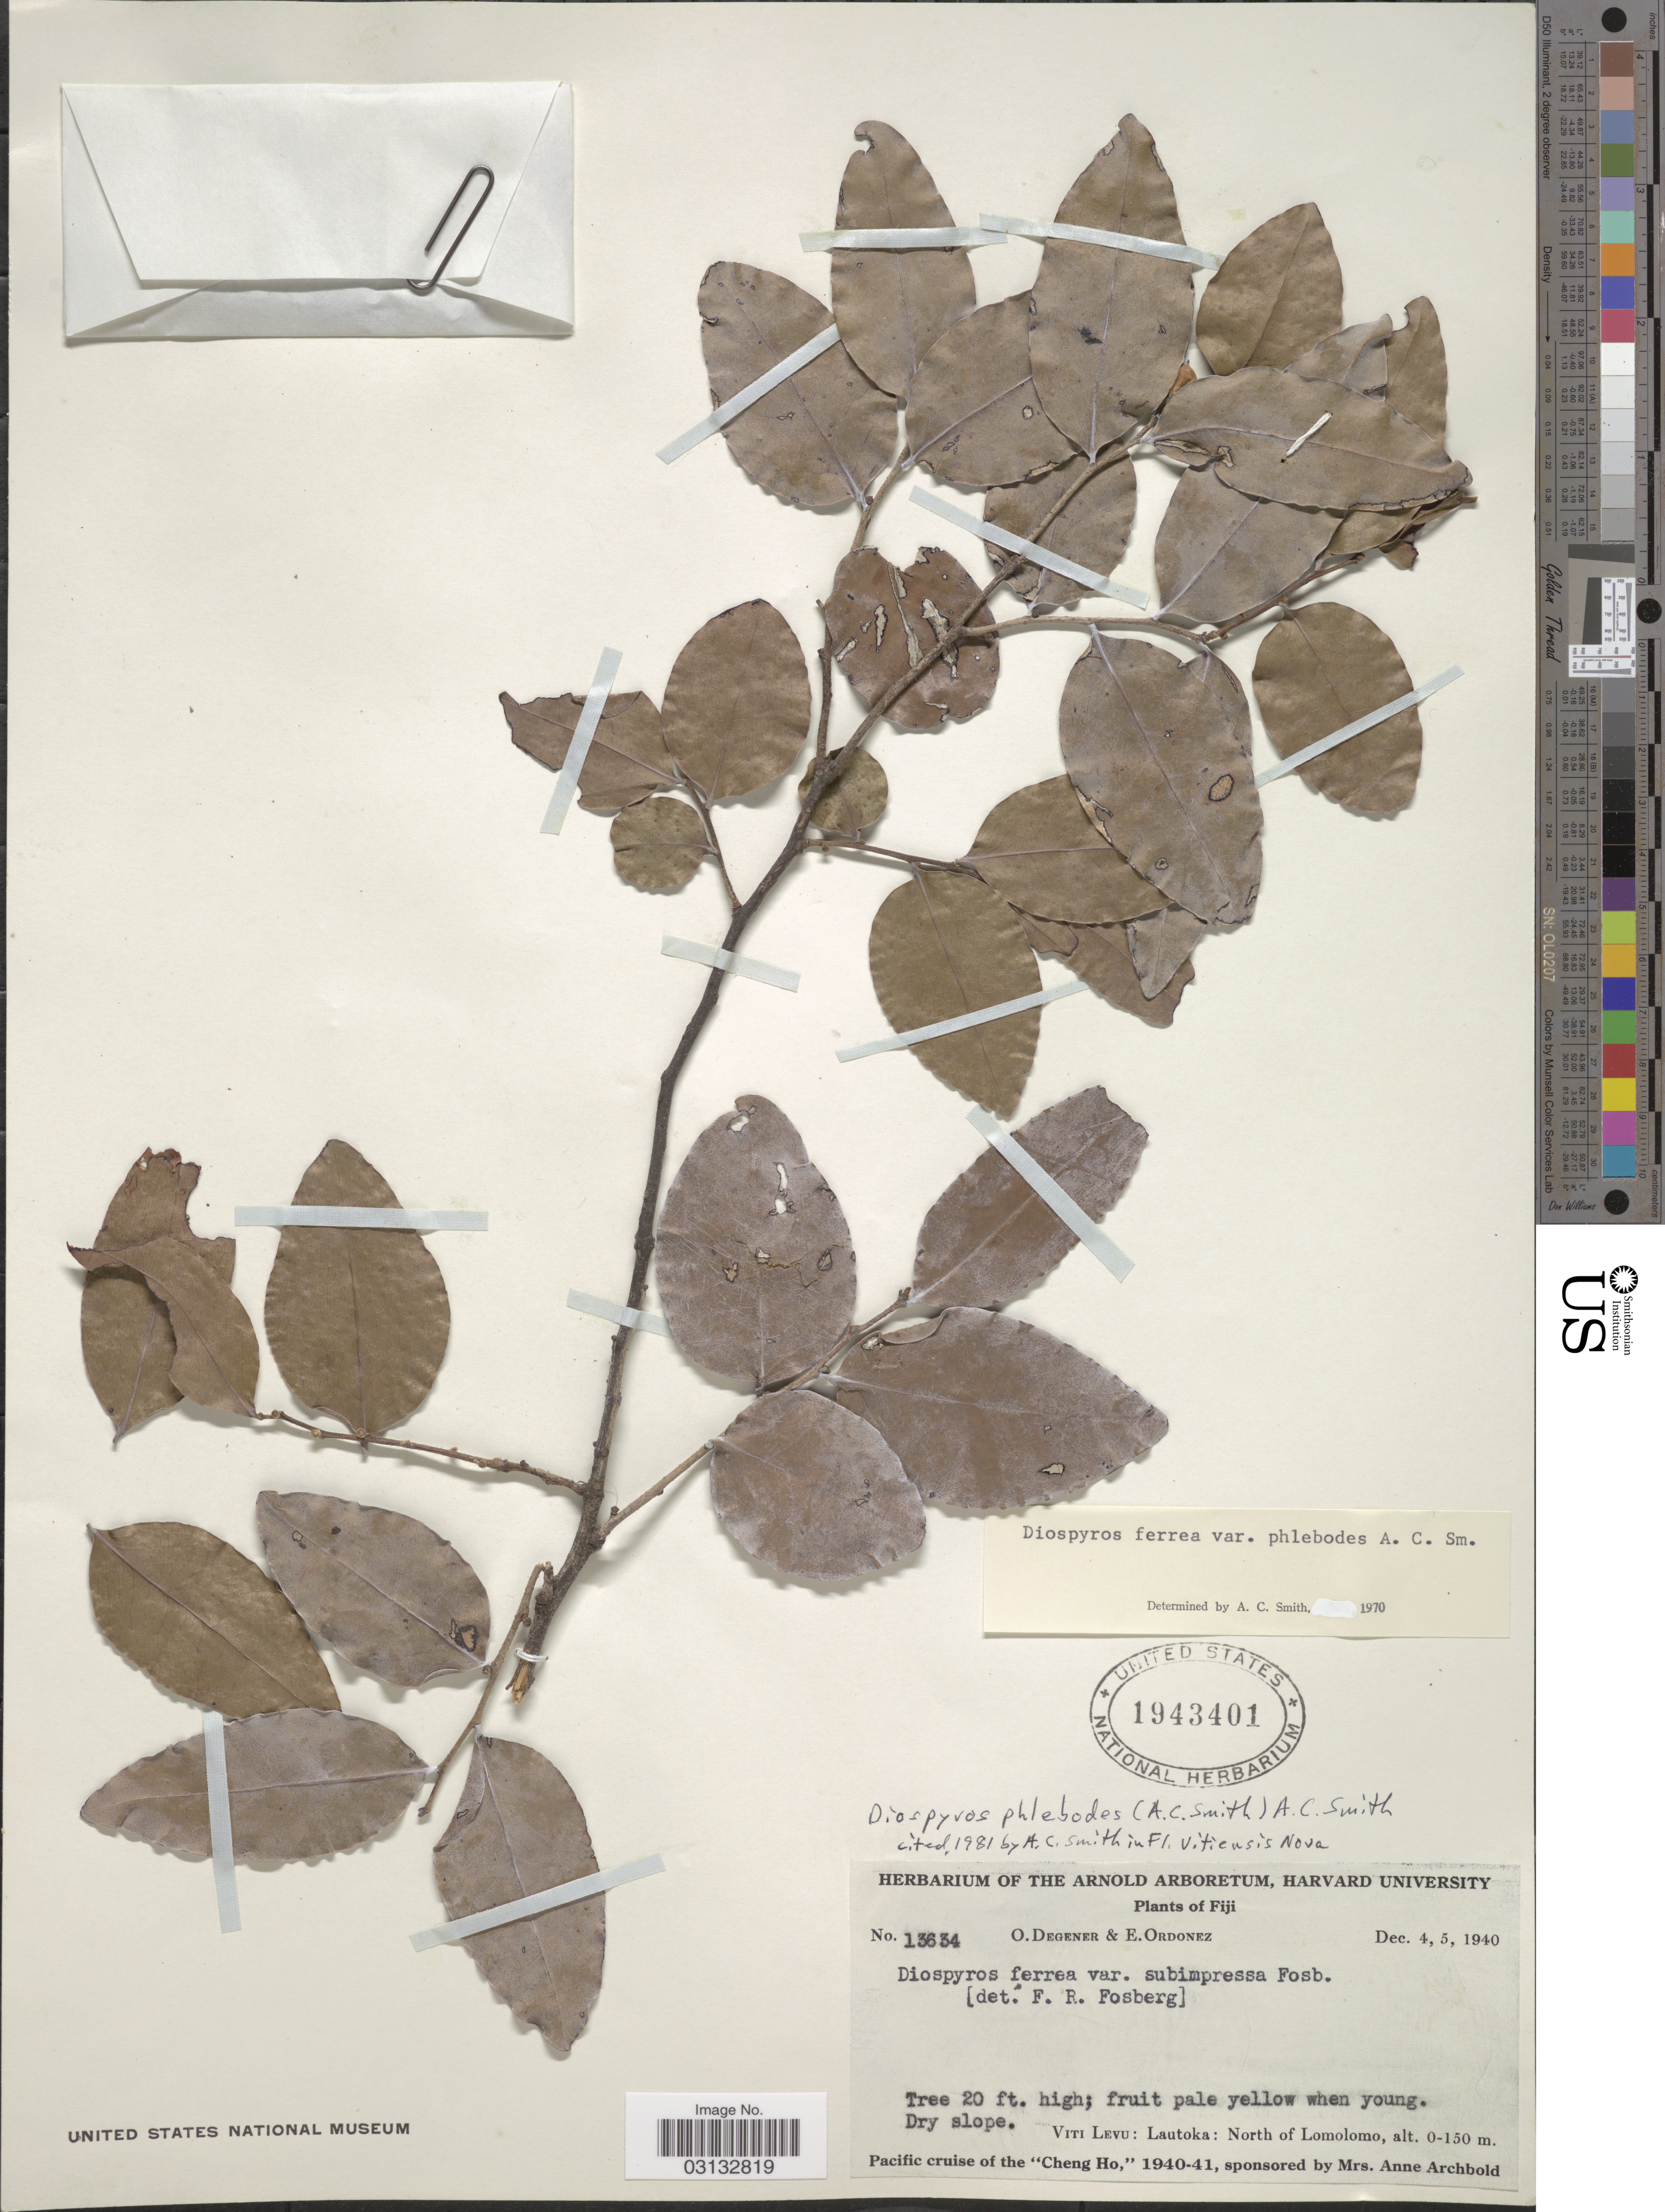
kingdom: Plantae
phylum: Tracheophyta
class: Magnoliopsida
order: Ericales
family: Ebenaceae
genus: Diospyros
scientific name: Diospyros phlebodes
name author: (A.C. Sm.) A.C. Sm.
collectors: O. Degener & E. Ordonez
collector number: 13634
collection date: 1940-12-04/1940-12-05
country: Fiji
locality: Viti Levu: Lautoka: North of Lomolomo.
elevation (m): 0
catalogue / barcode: US 1943401